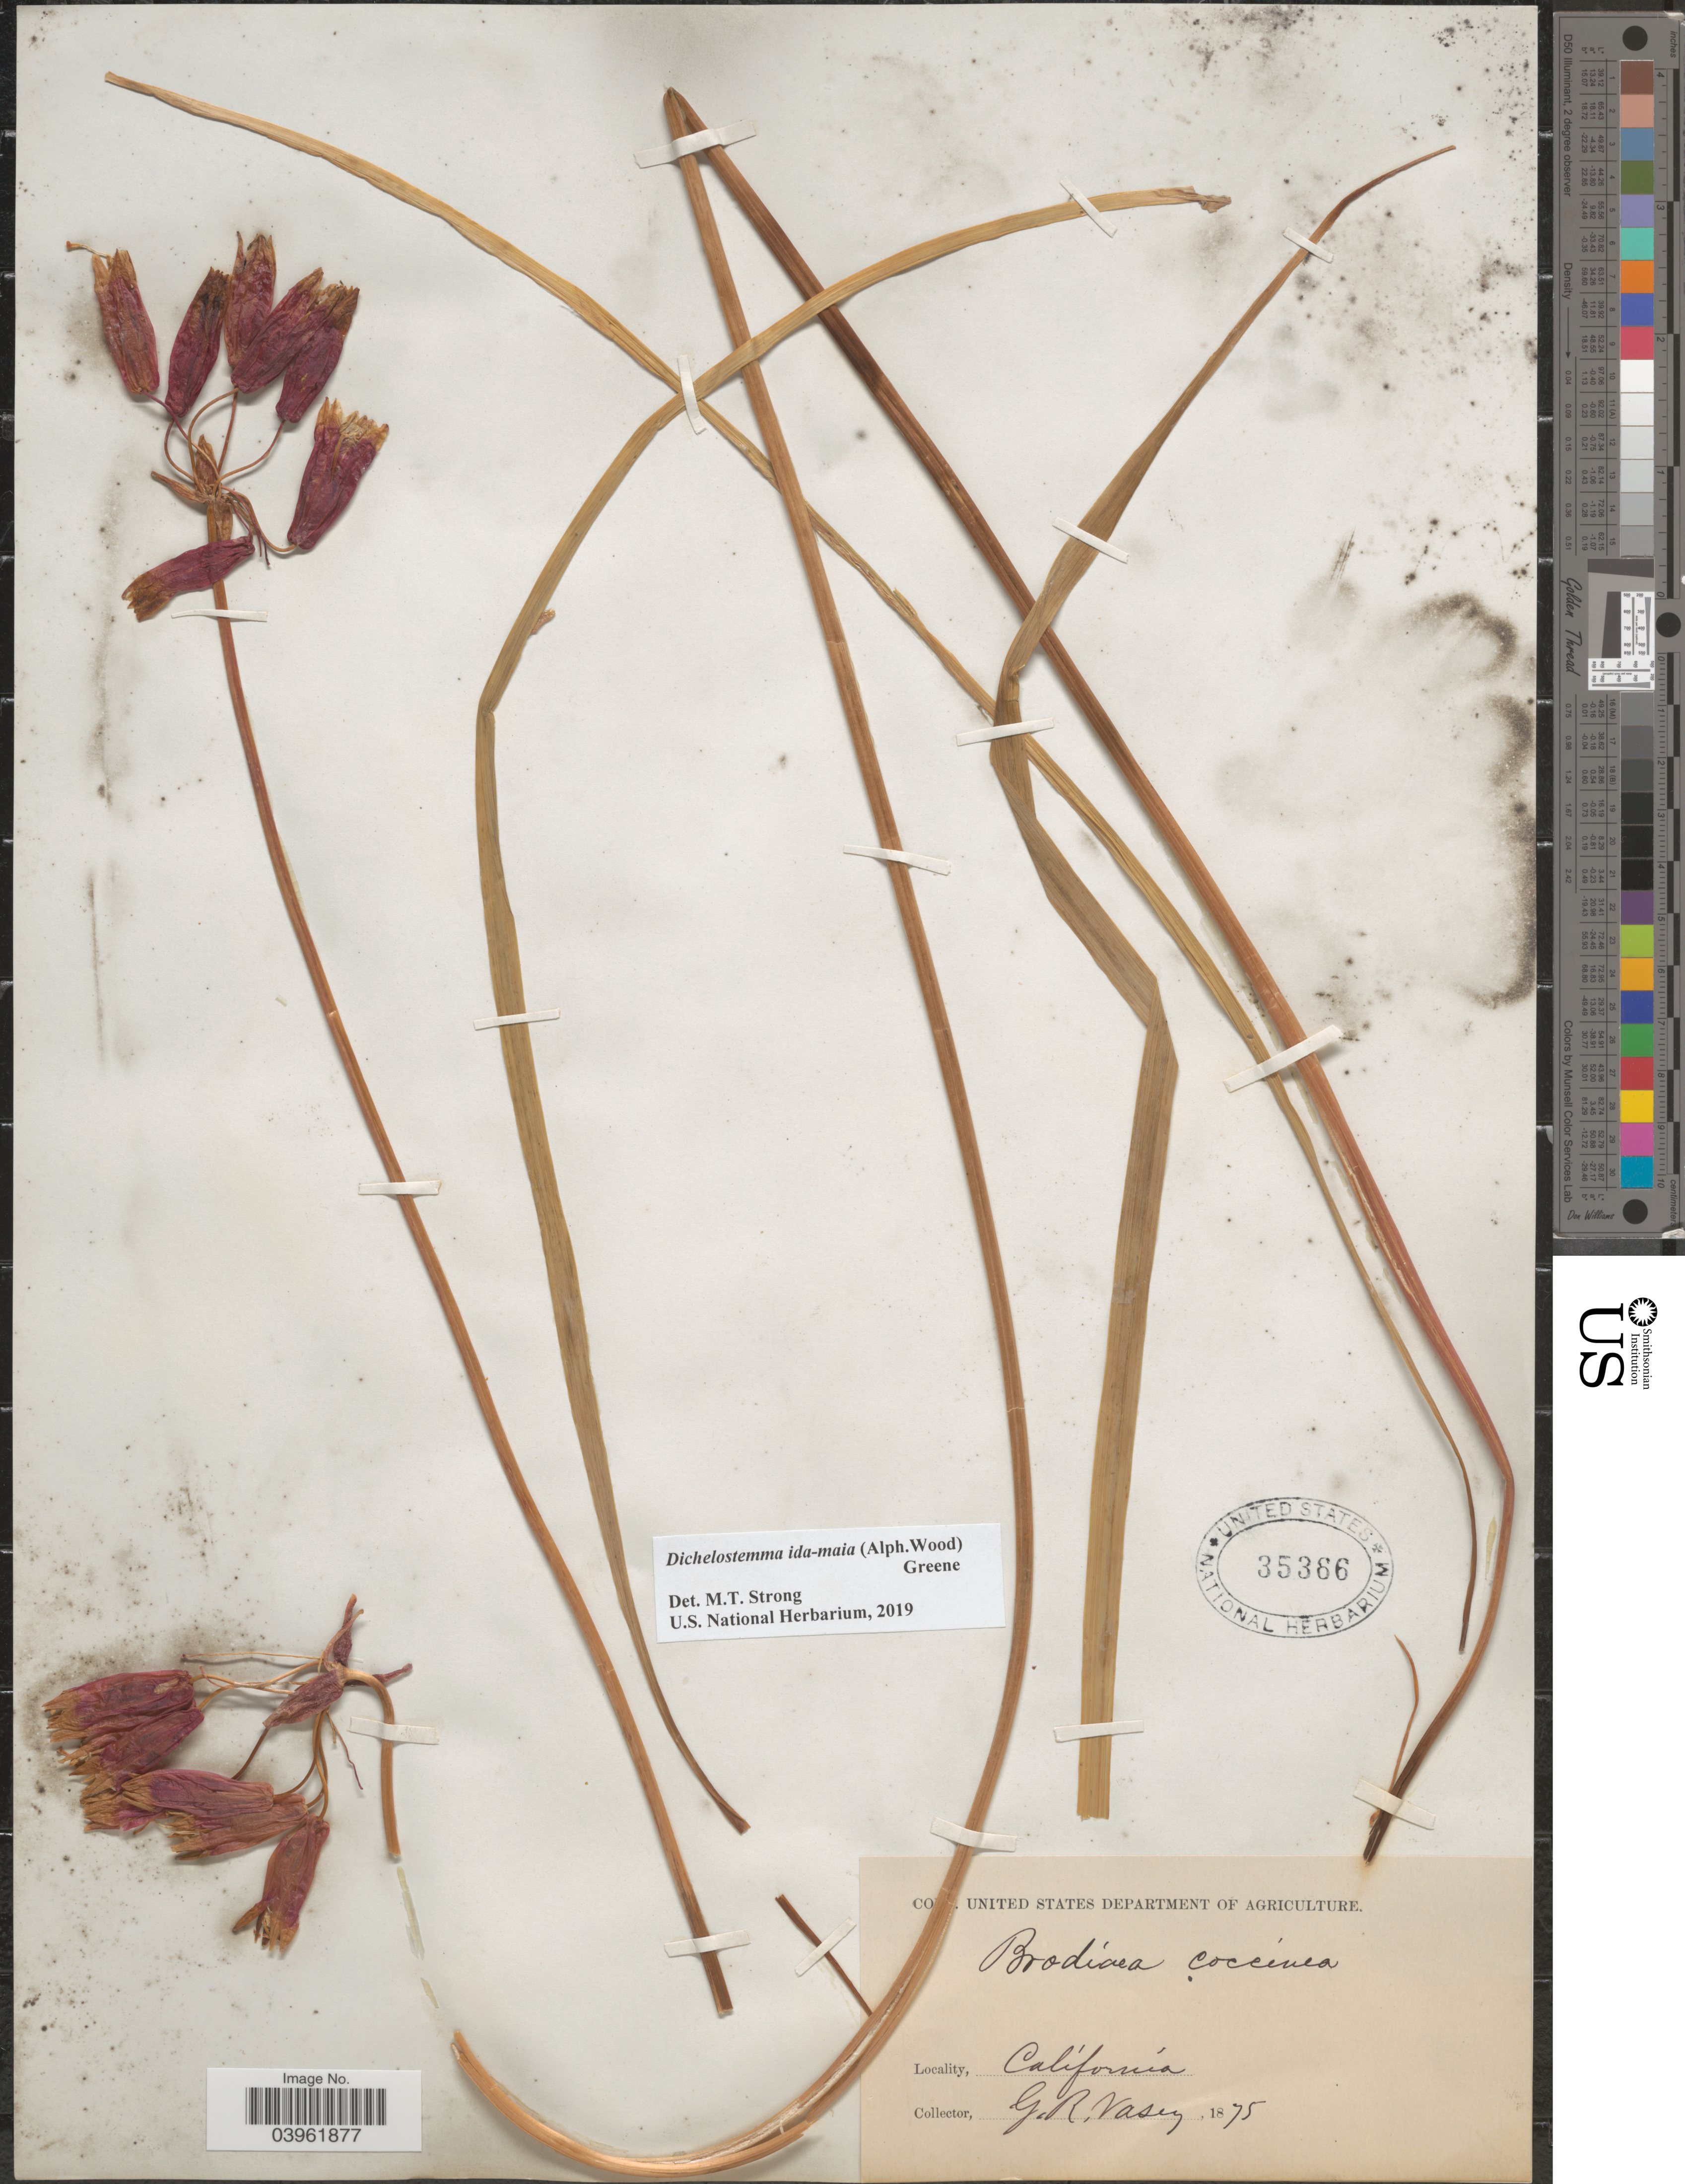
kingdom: Plantae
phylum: Tracheophyta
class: Liliopsida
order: Asparagales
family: Asparagaceae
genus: Dichelostemma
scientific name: Dichelostemma ida-maia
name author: (Alph. Wood) Greene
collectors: G. R. Vasey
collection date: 1875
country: United States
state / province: California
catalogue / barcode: US 35366